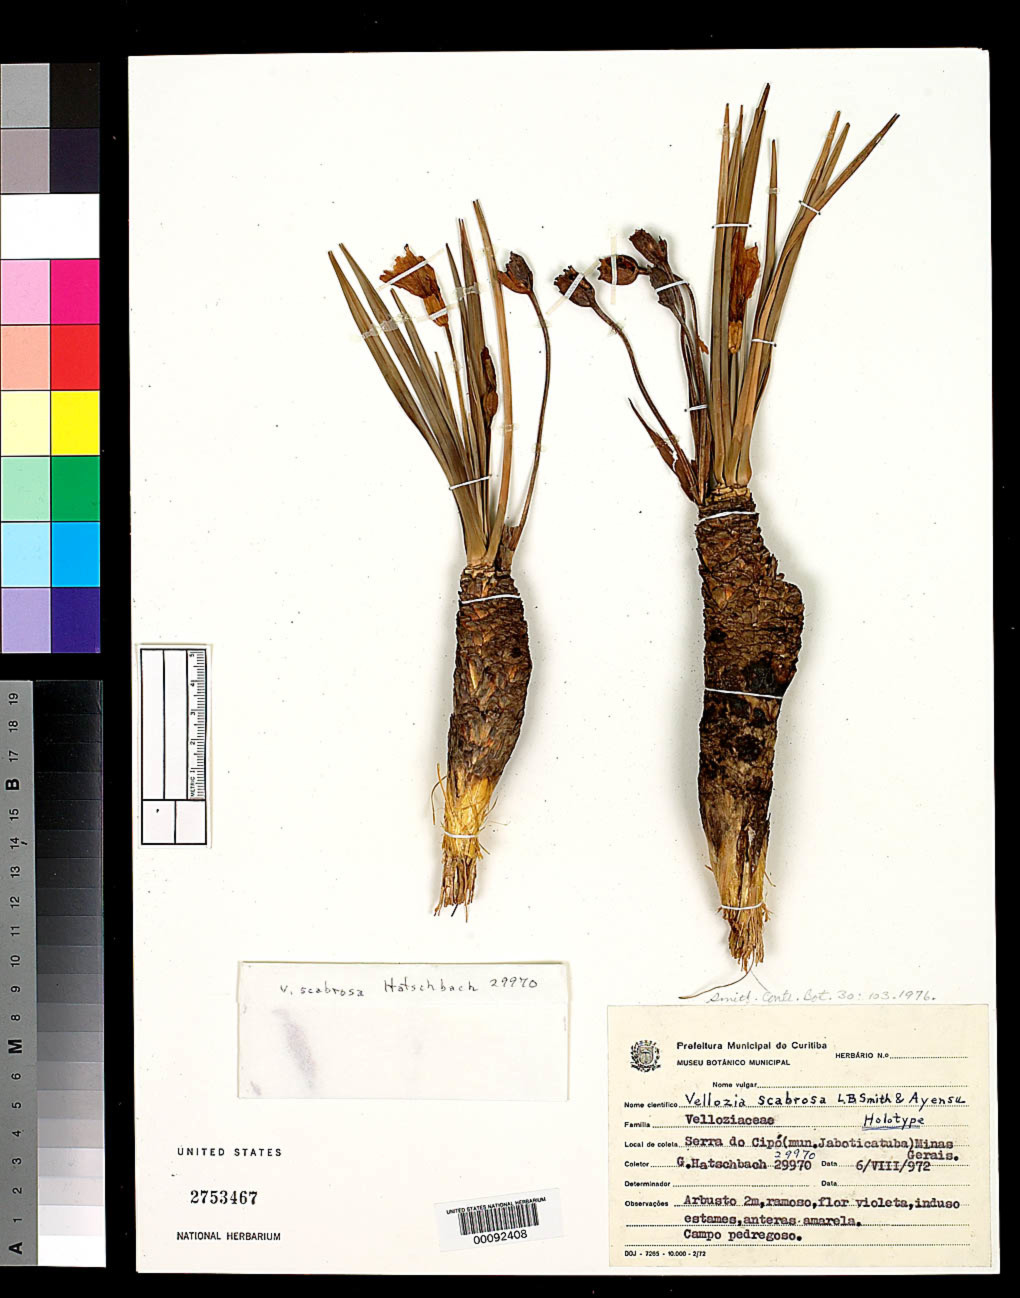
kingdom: Plantae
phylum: Tracheophyta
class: Liliopsida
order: Pandanales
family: Velloziaceae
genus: Vellozia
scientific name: Vellozia scabrosa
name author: L.B. Sm. & Ayensu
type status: Holotype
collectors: G. Hatschbach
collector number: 29970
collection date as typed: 06 Aug 1972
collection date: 1972-08-06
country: Brazil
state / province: Minas Gerais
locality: Jaboticatubas, Serra do Cipo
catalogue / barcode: US 2753467